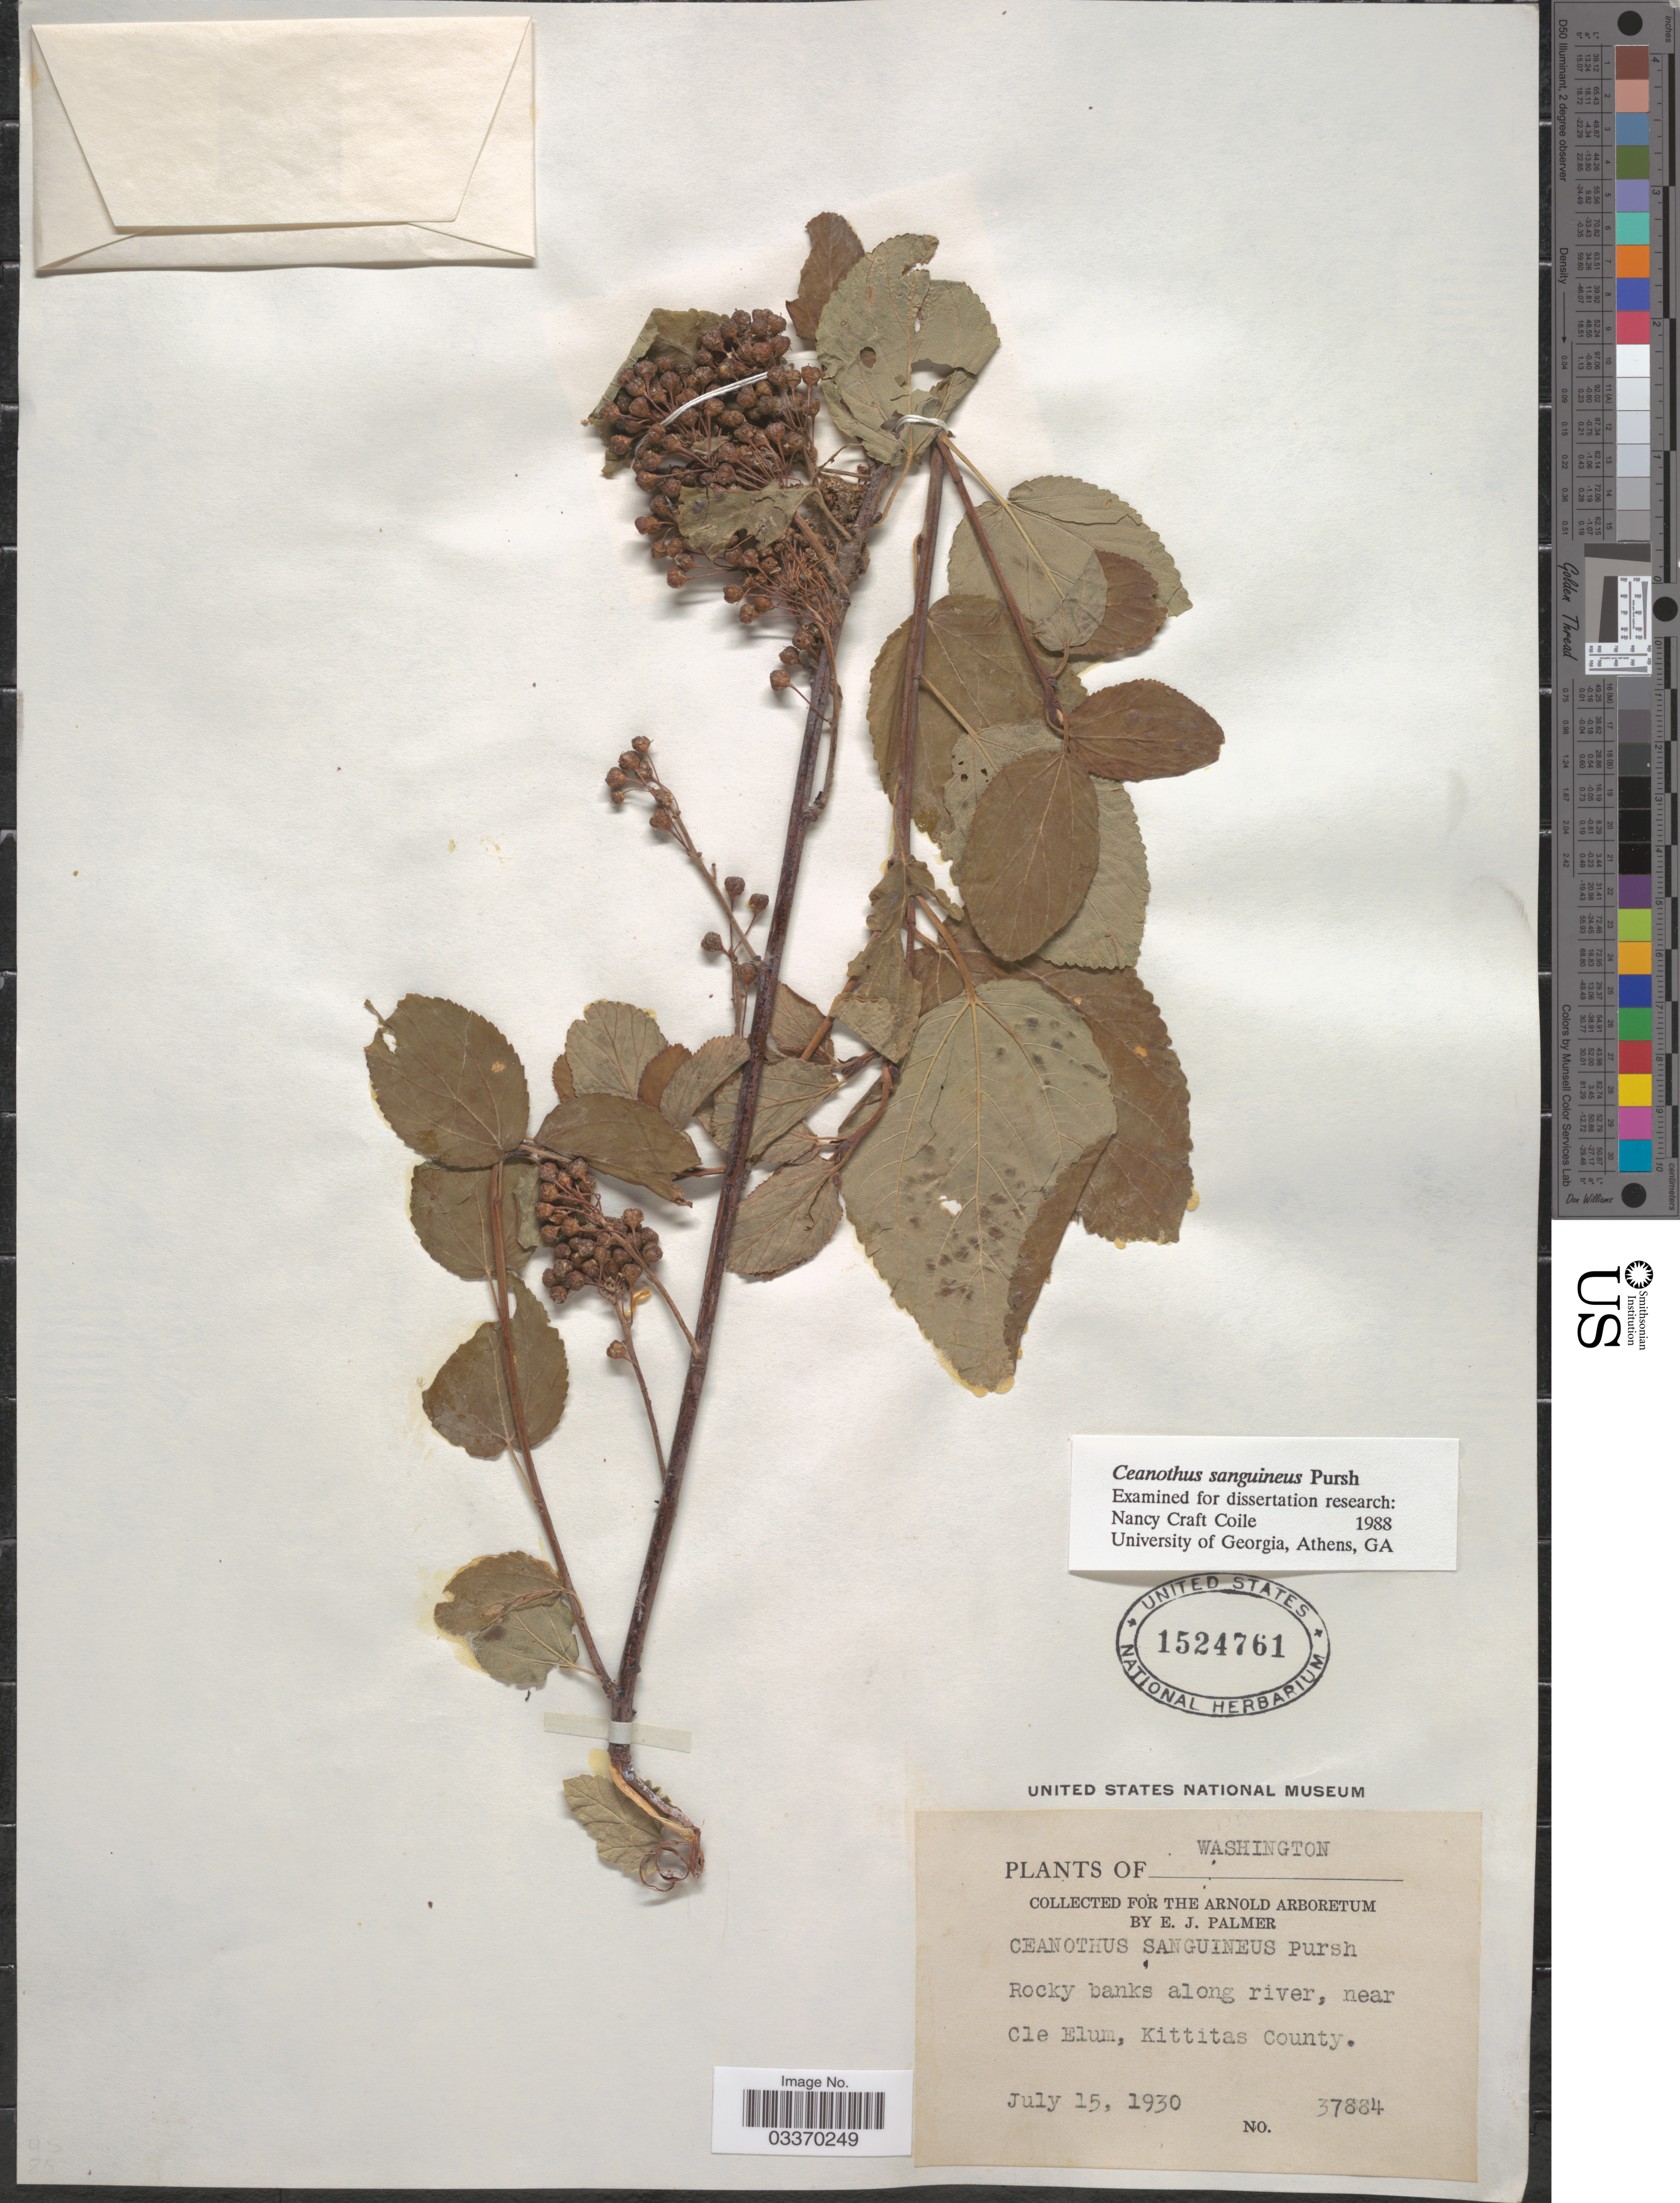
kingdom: Plantae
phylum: Tracheophyta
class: Magnoliopsida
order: Rosales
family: Rhamnaceae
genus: Ceanothus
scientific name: Ceanothus sanguineus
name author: Pursh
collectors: E. J. Palmer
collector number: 37884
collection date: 1930-07-15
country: United States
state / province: Washington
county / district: Kittitas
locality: Rocky banks along river, near Cle Elum, Kittitas County.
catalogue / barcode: US 1524761